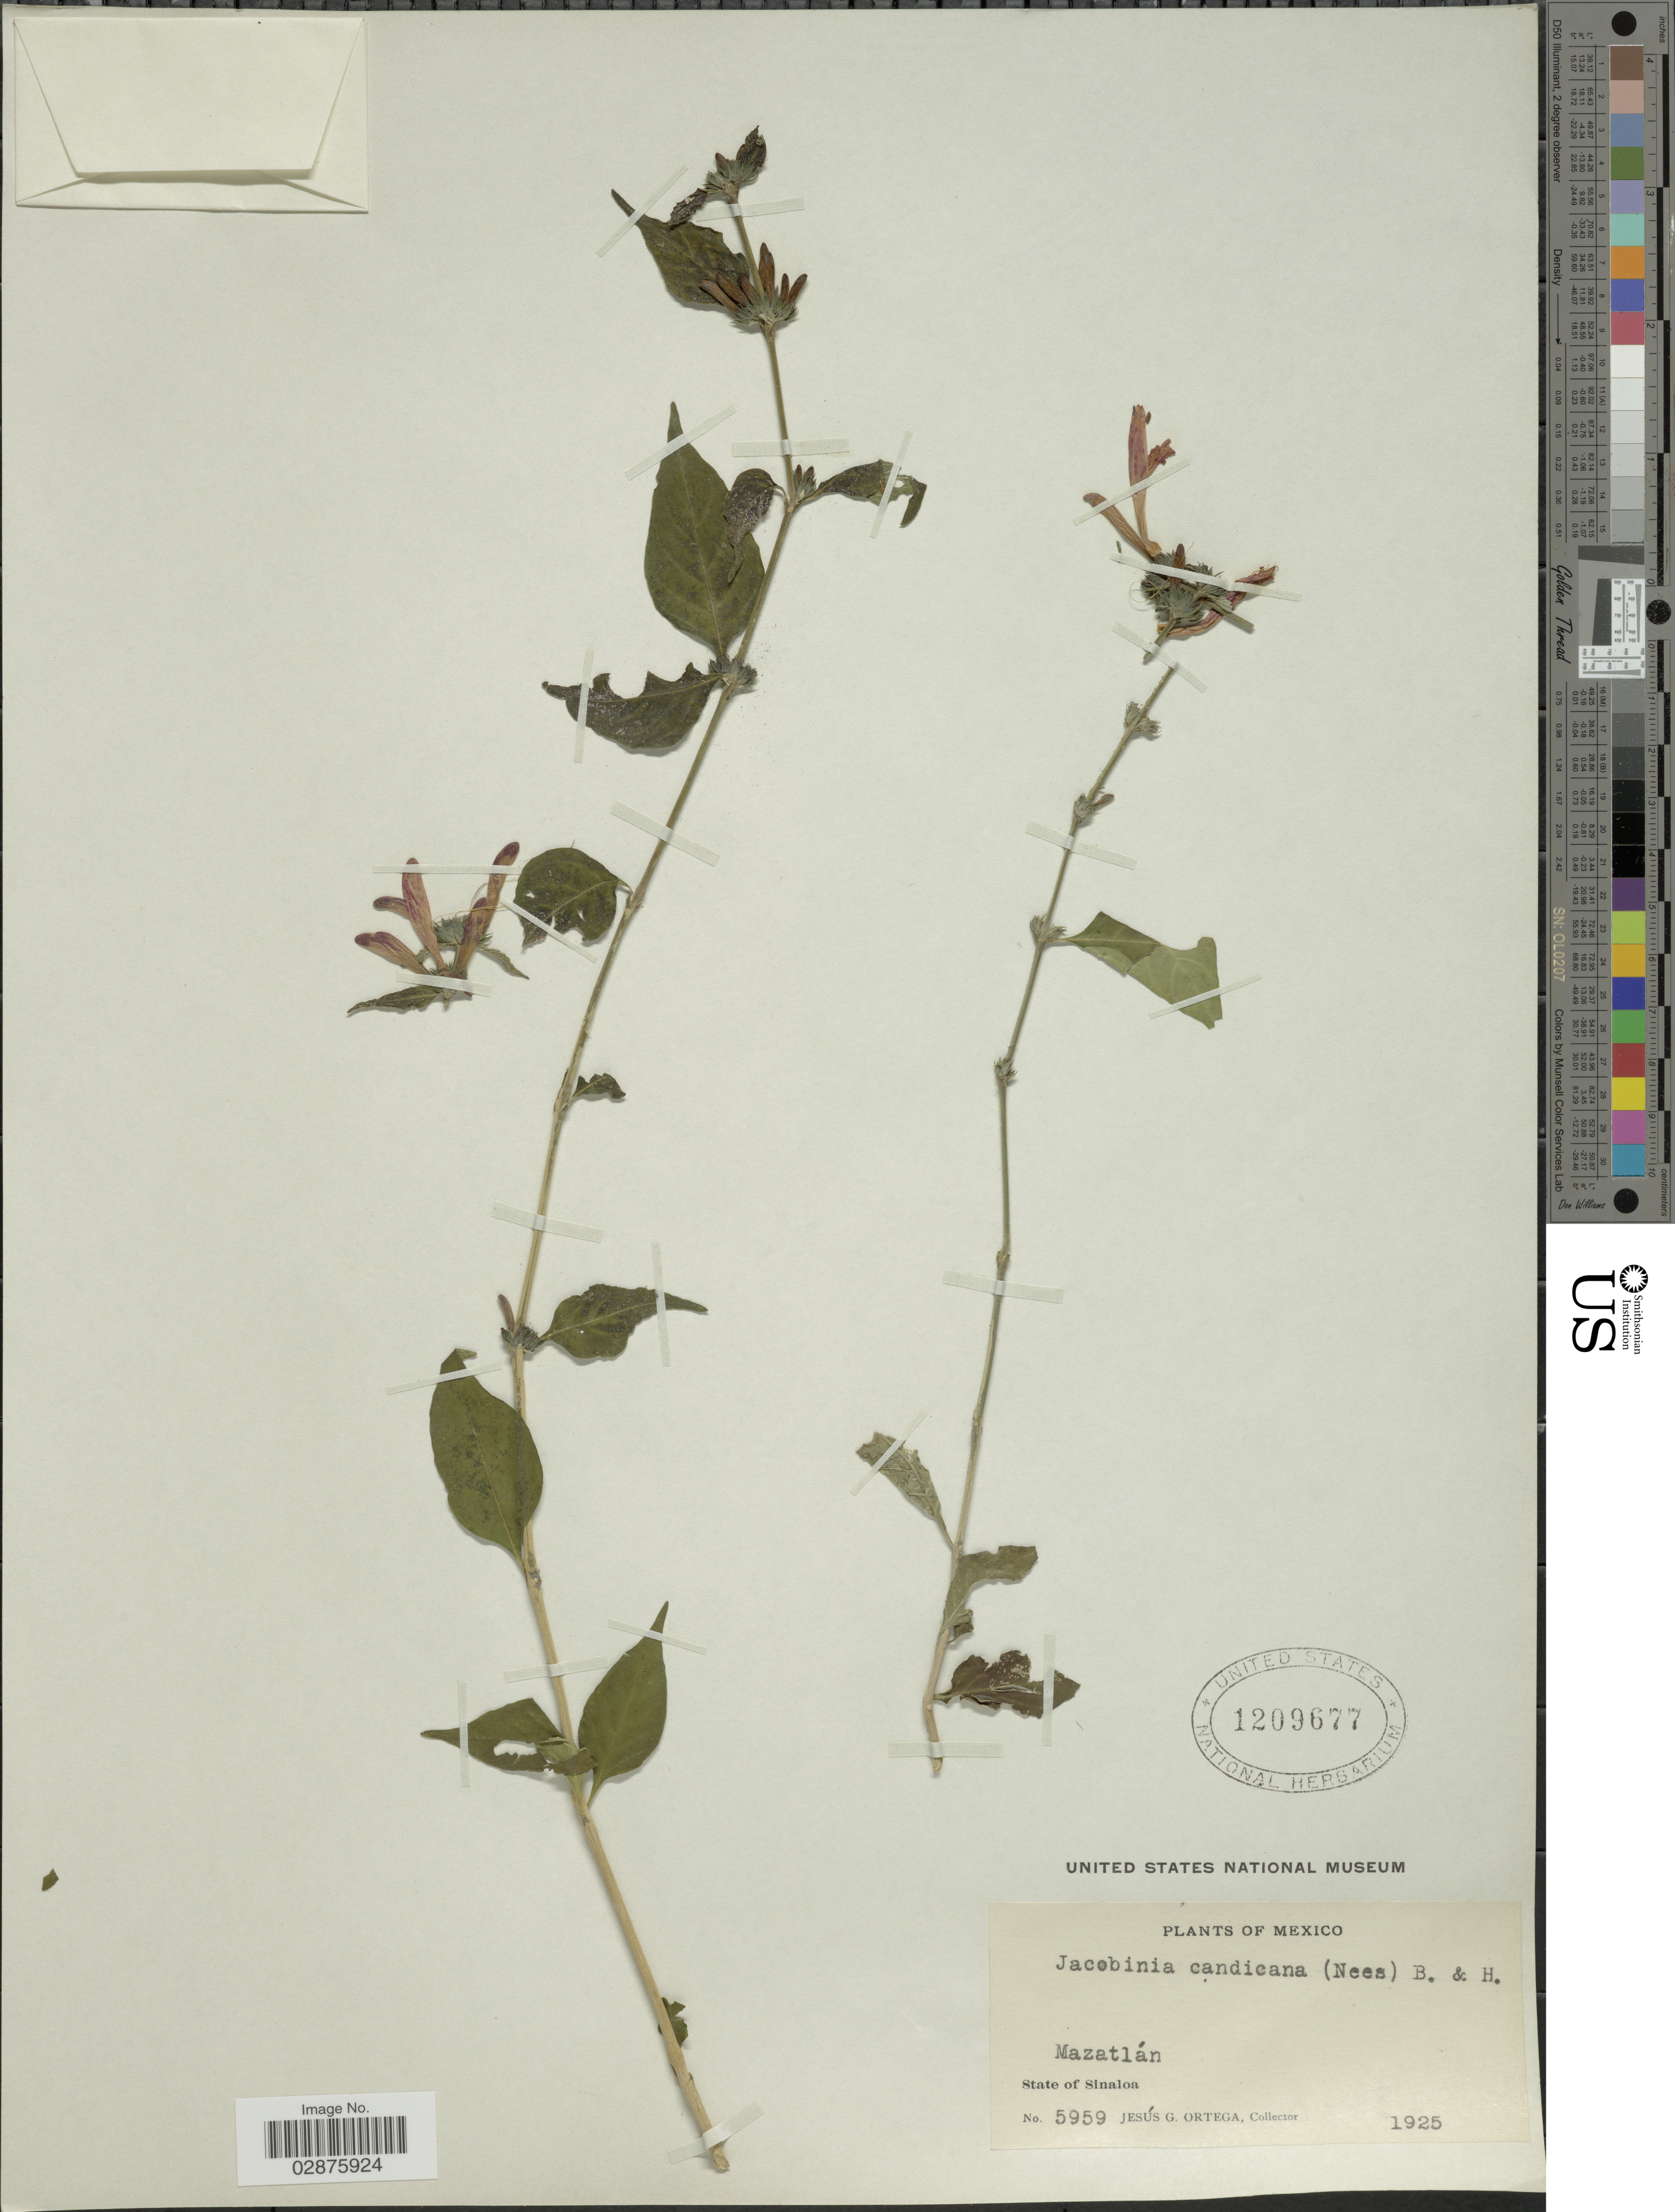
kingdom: Plantae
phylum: Tracheophyta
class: Magnoliopsida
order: Lamiales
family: Acanthaceae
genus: Justicia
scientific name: Justicia candicans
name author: (Nees) L.D. Benson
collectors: J. Ortega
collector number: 5959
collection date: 1925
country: Mexico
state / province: Sinaloa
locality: Mazatlán.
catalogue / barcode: US 1209677